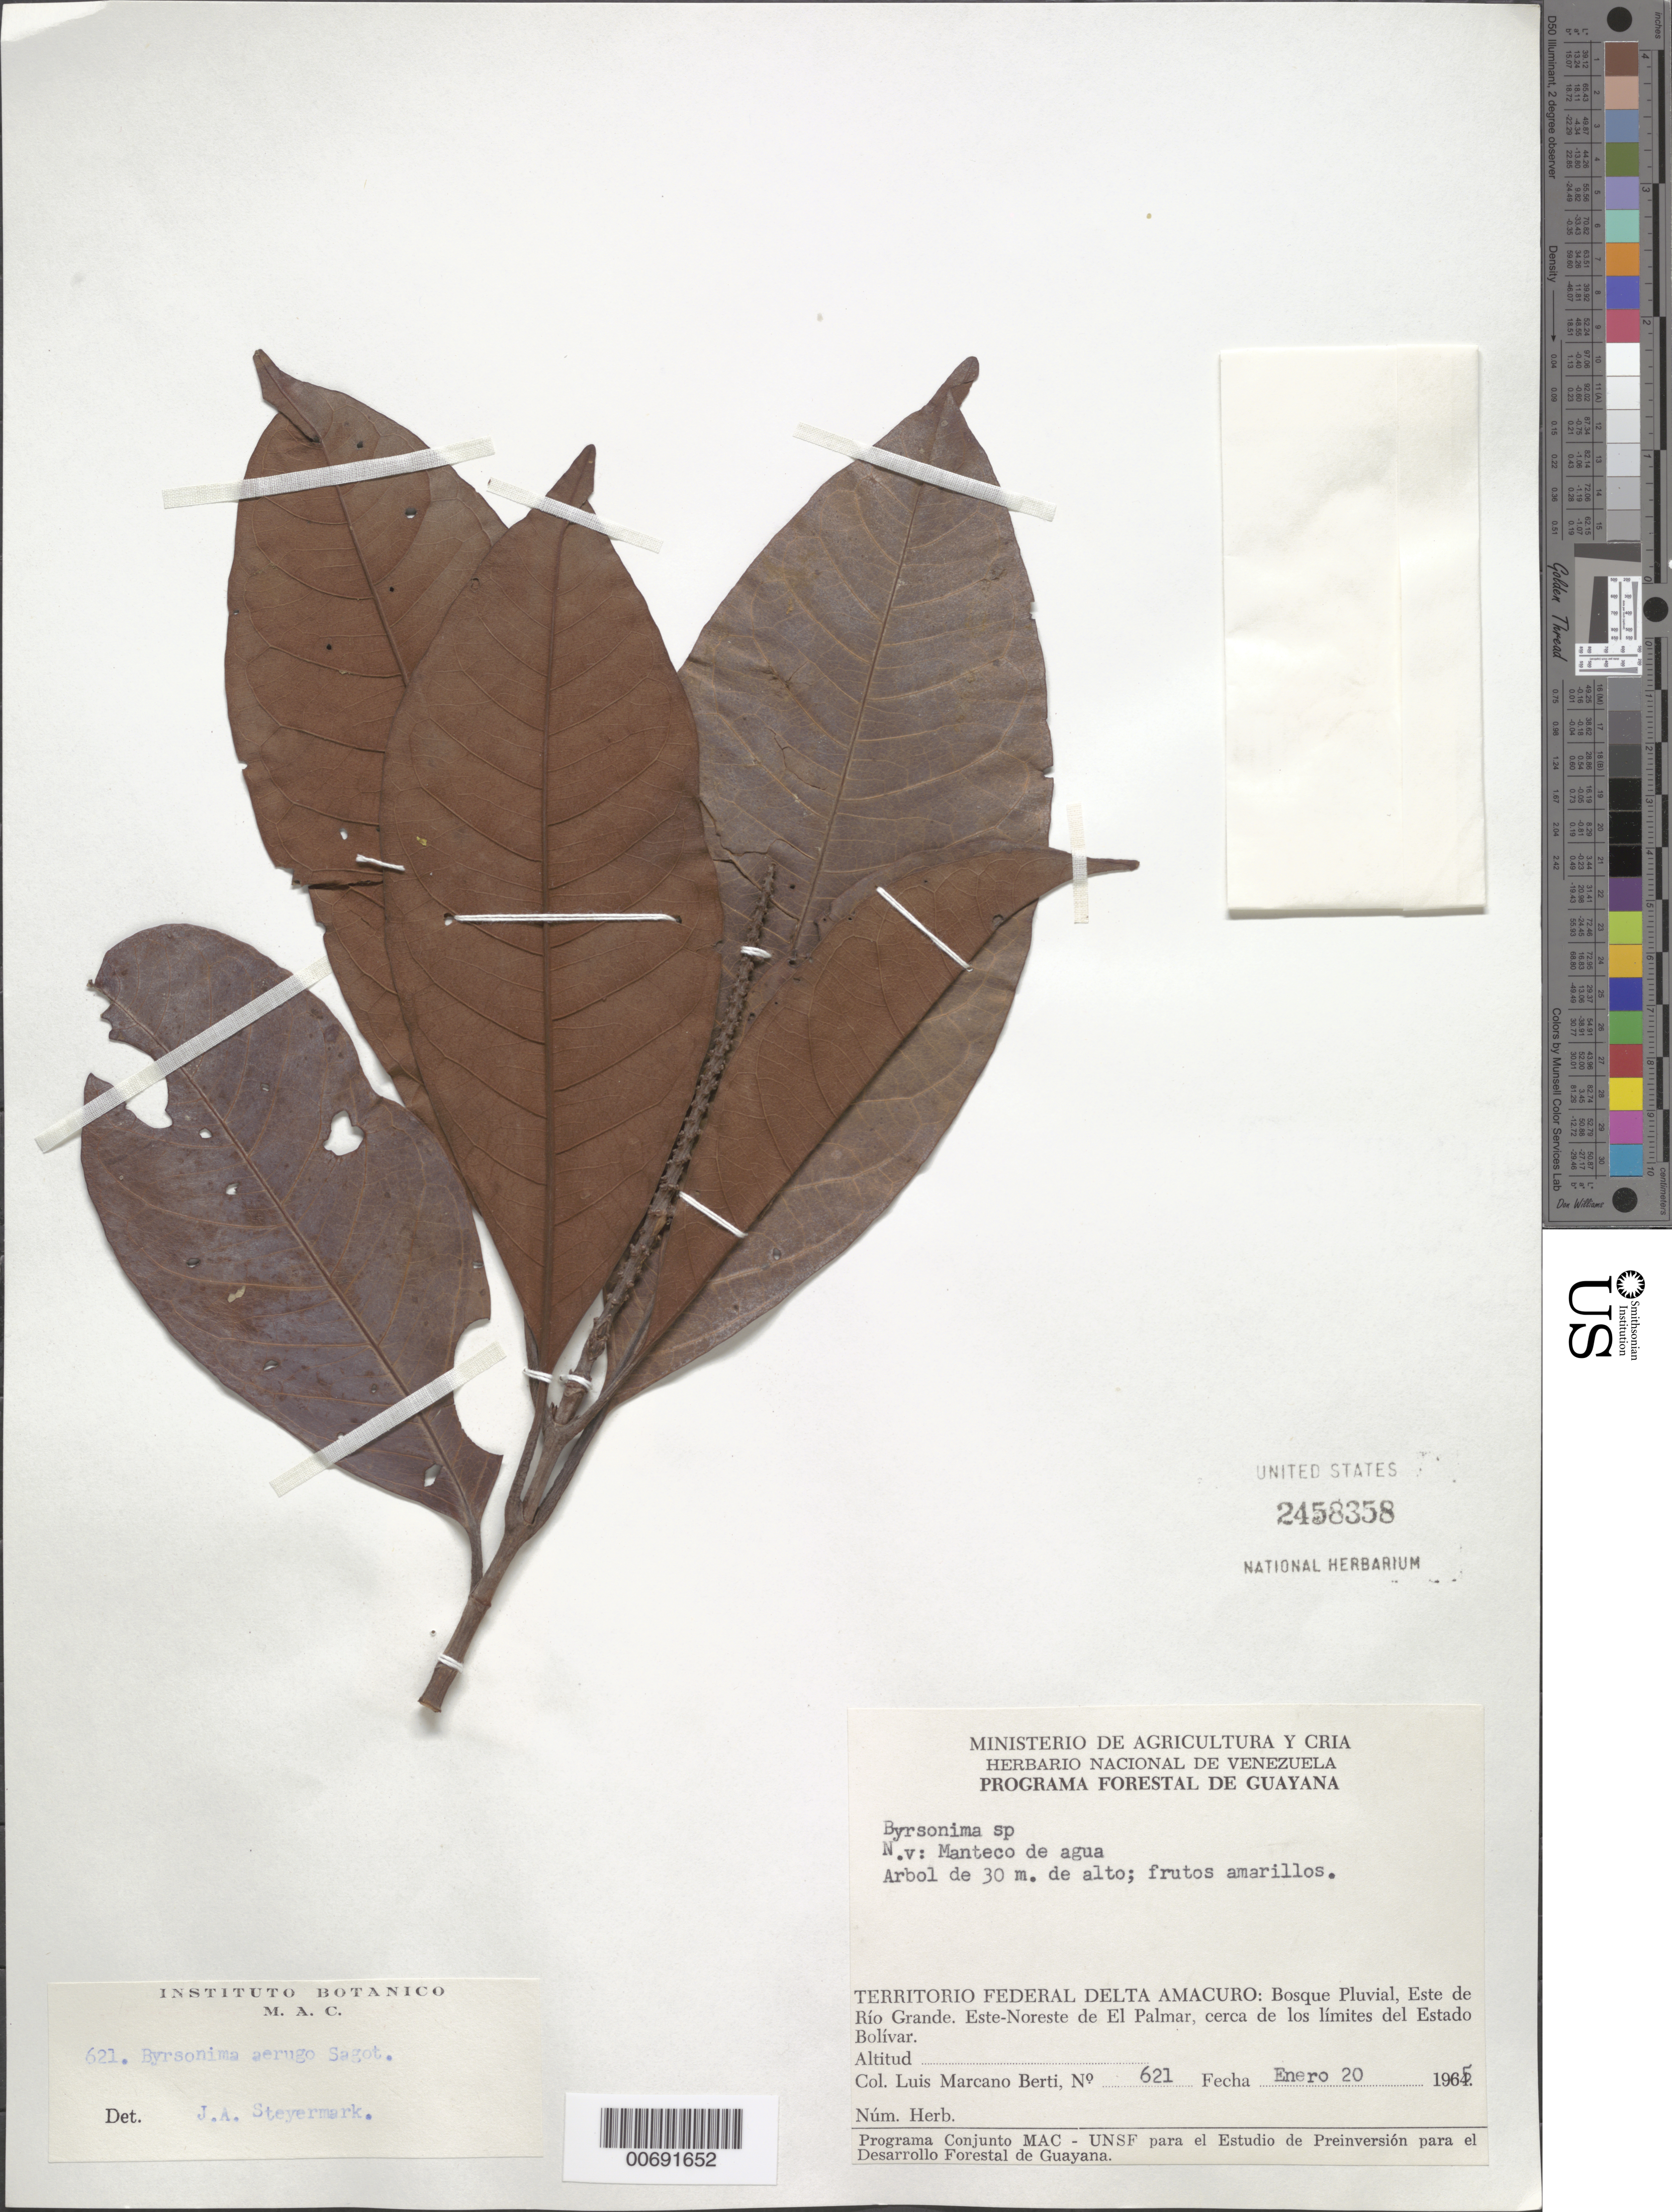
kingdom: Plantae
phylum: Tracheophyta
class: Magnoliopsida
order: Malpighiales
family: Malpighiaceae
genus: Byrsonima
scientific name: Byrsonima sp.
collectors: L. Marcano-Berti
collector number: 621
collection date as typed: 20-Jan-65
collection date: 1965-01-20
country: Venezuela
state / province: Delta Amacuro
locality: Este de Río Grande, ENE de El Palmar, cerca de los limites del Estado Bolívar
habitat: Bosque pluvial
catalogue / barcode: US 2458358